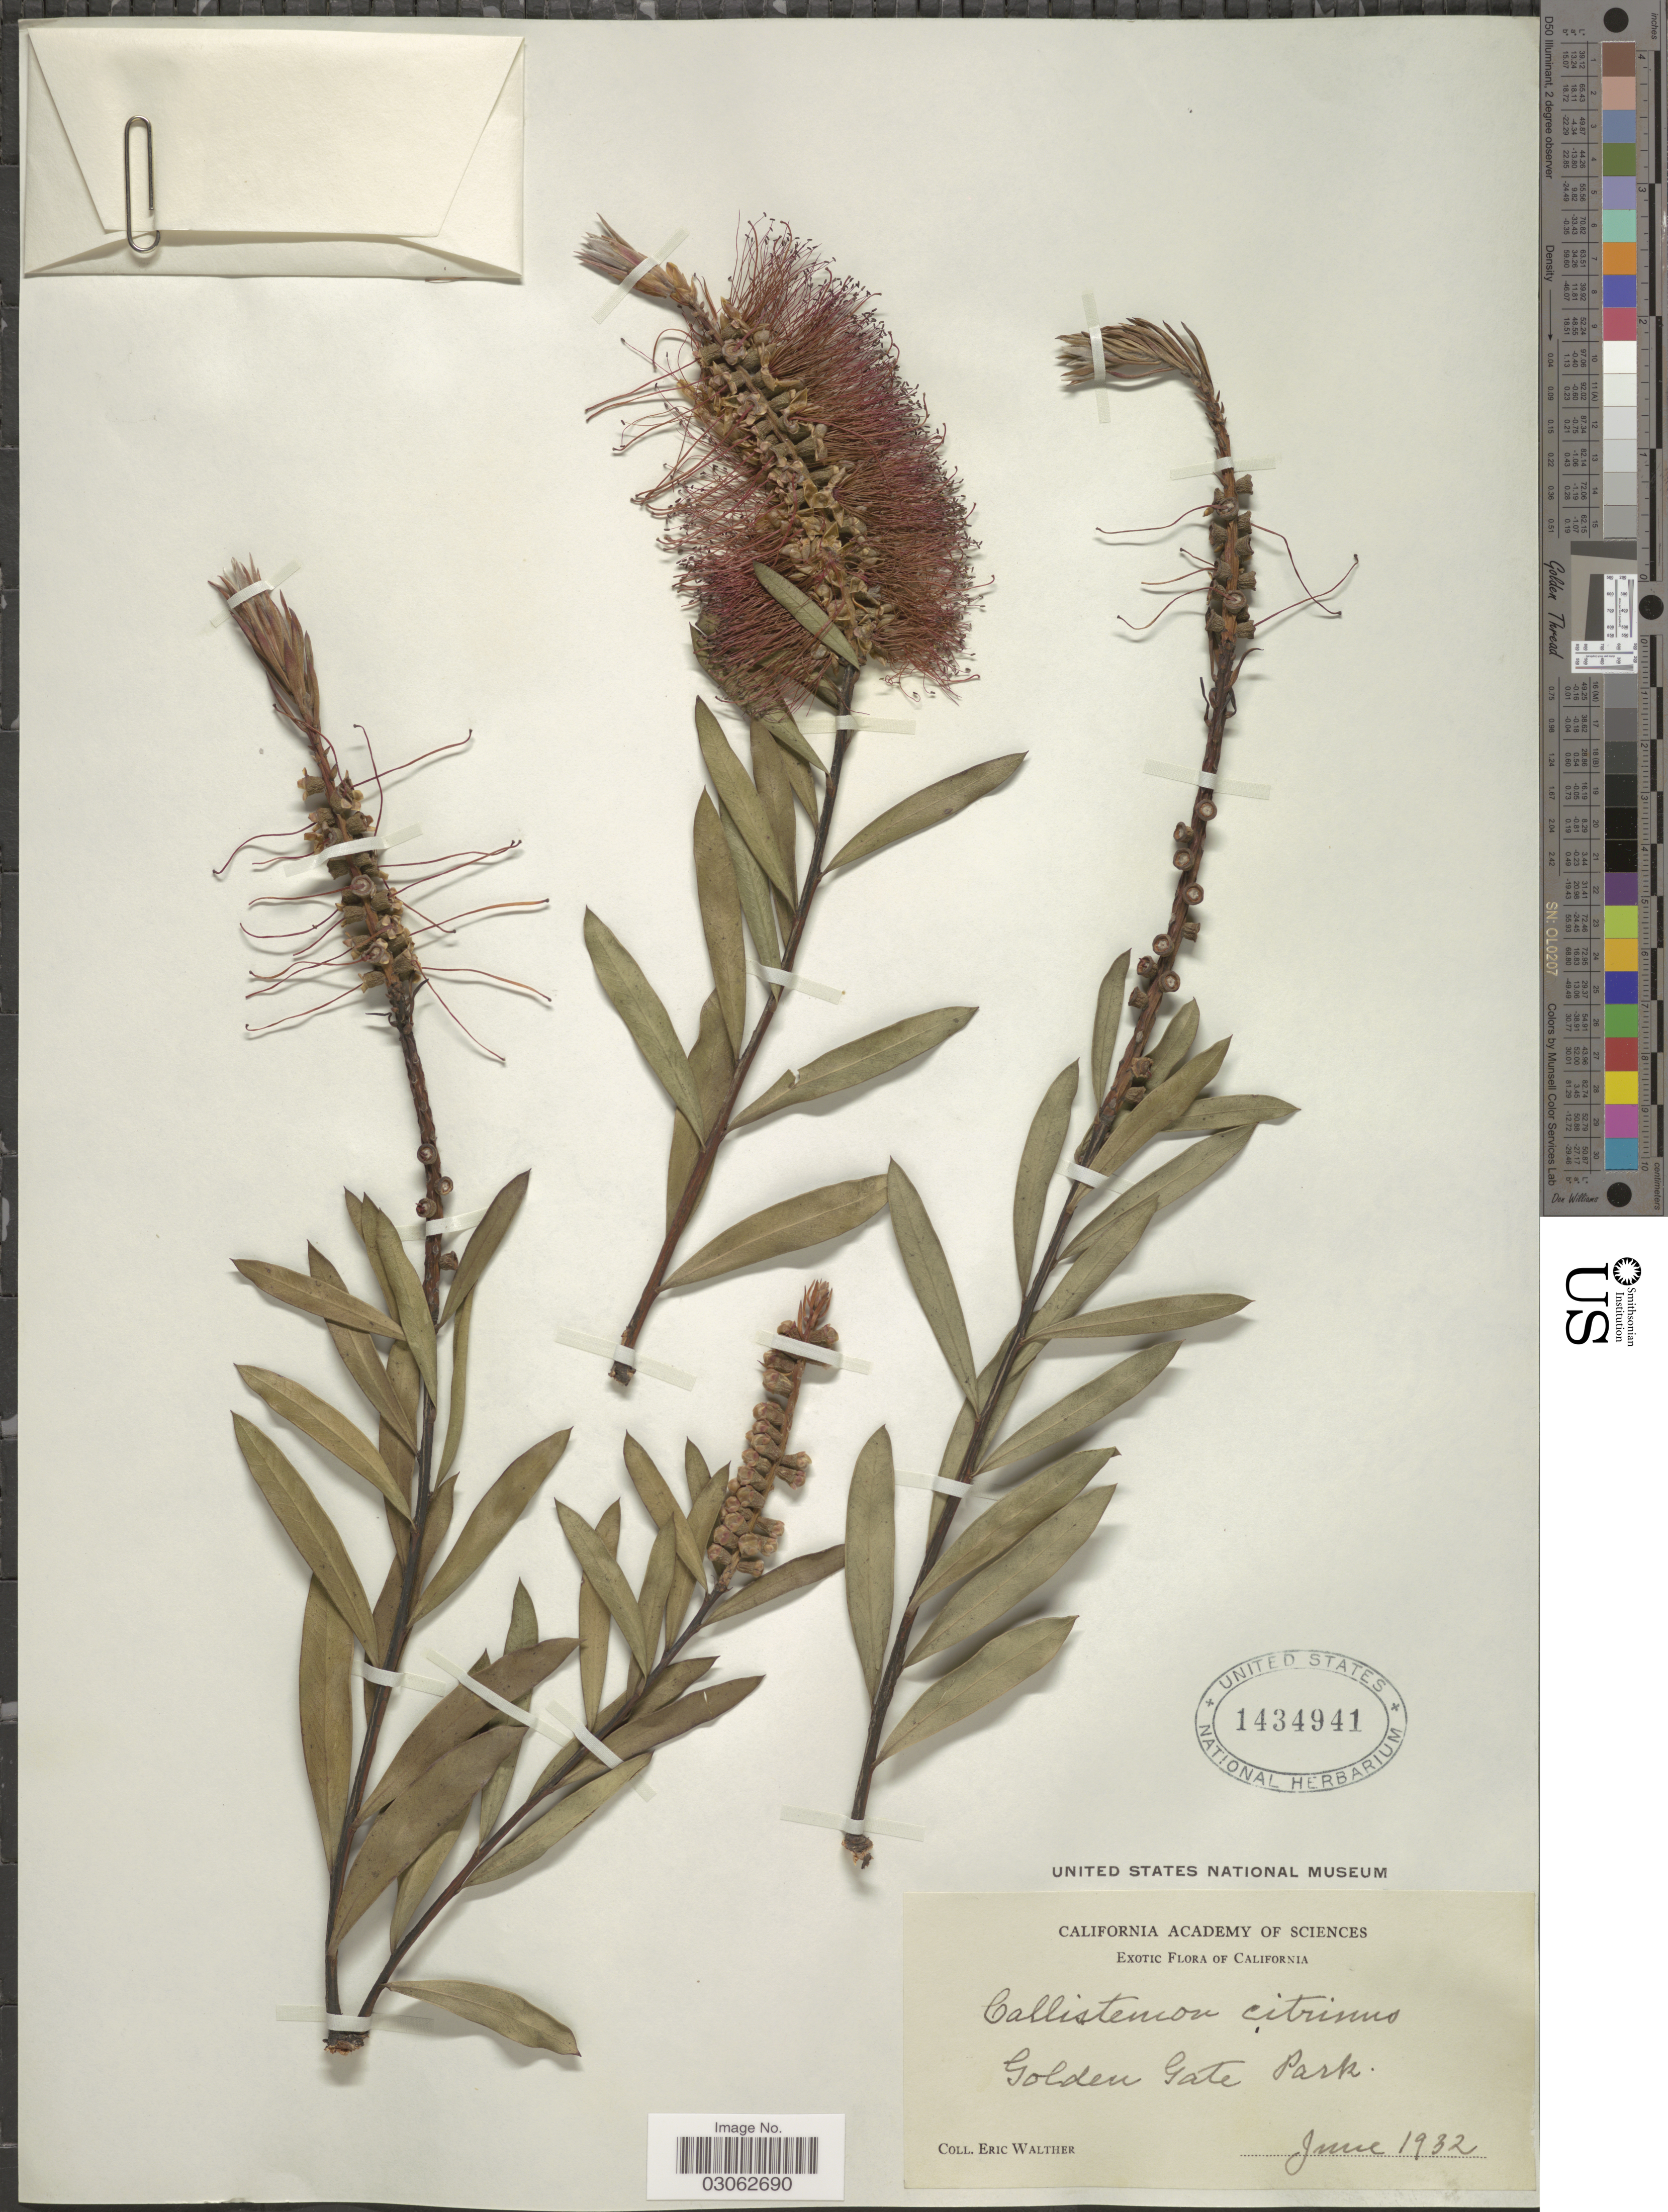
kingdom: Plantae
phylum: Tracheophyta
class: Magnoliopsida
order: Myrtales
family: Myrtaceae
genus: Callistemon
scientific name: Callistemon citrinus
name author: (Curtis) Skeels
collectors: E. Walther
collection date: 1932-06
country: United States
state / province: California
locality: Golden Gate Park.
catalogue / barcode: US 1434941